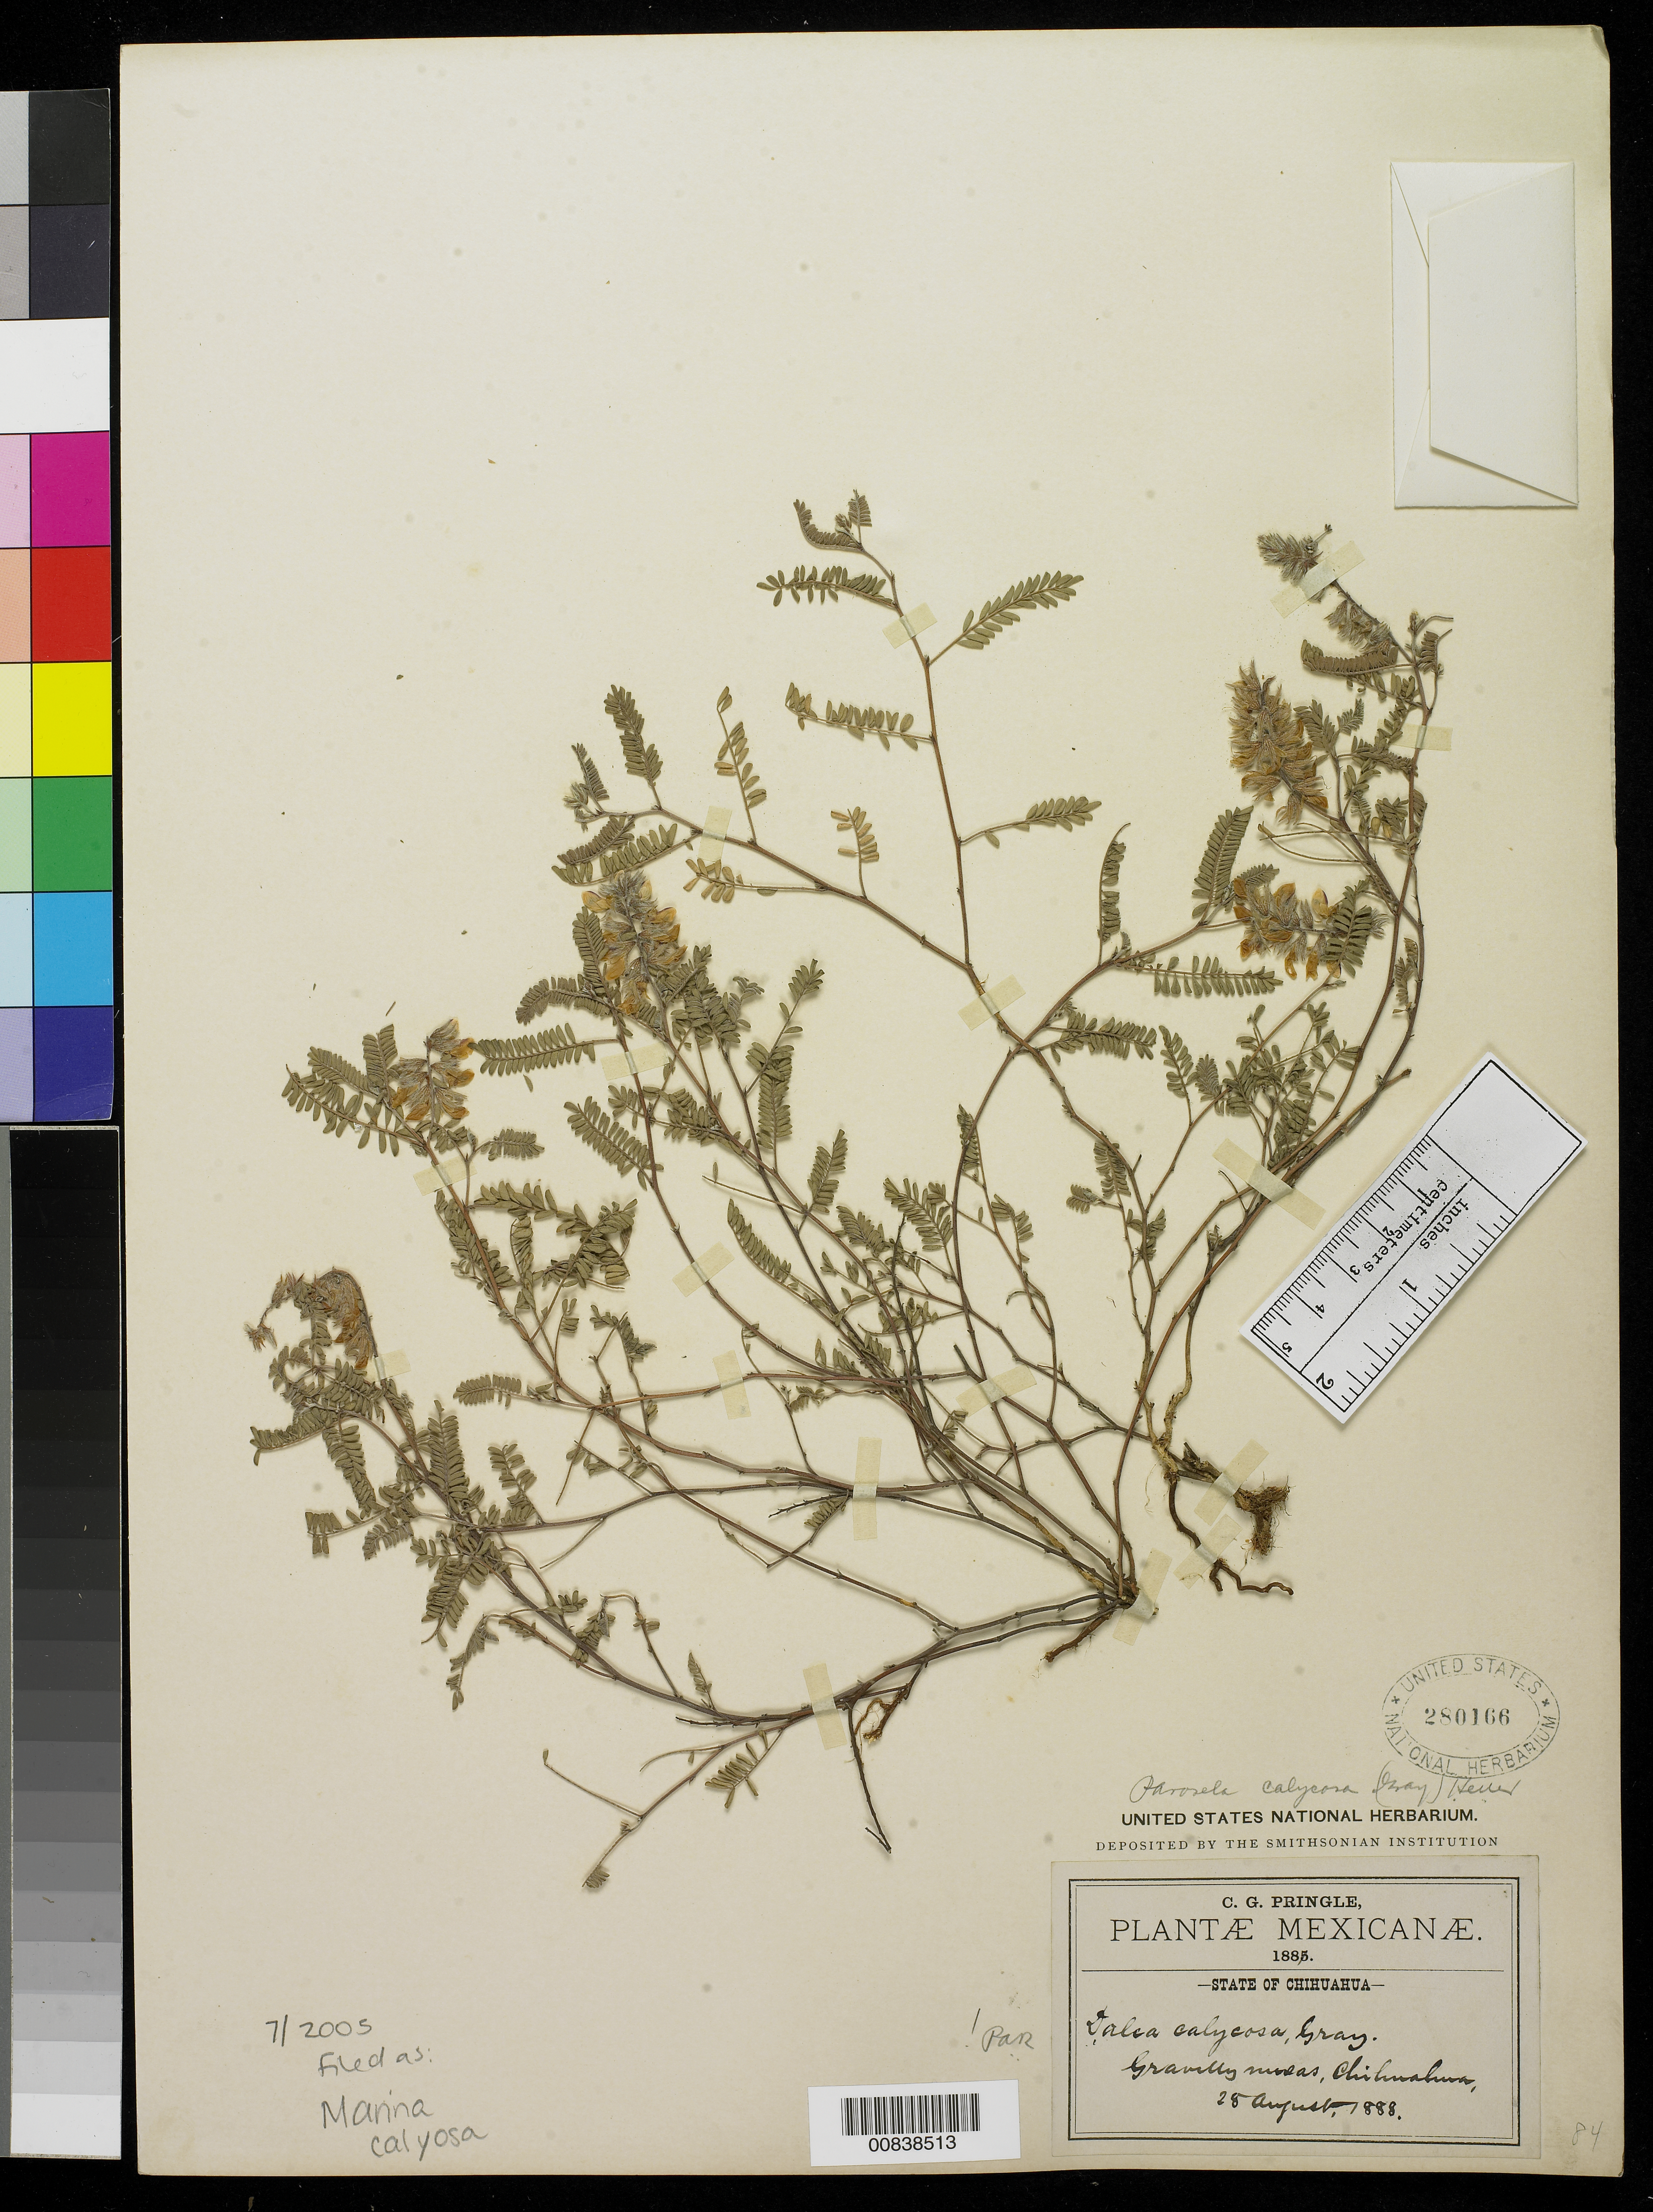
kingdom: Plantae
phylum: Tracheophyta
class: Magnoliopsida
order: Fabales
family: Fabaceae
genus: Marina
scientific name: Marina calycosa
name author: (A. Gray) Barneby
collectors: C. G. Pringle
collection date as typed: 28 Aug 1888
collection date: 1888-08-28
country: Mexico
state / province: Chihuahua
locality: Gravelly mesas(?), Chihuahua.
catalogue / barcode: US 280166